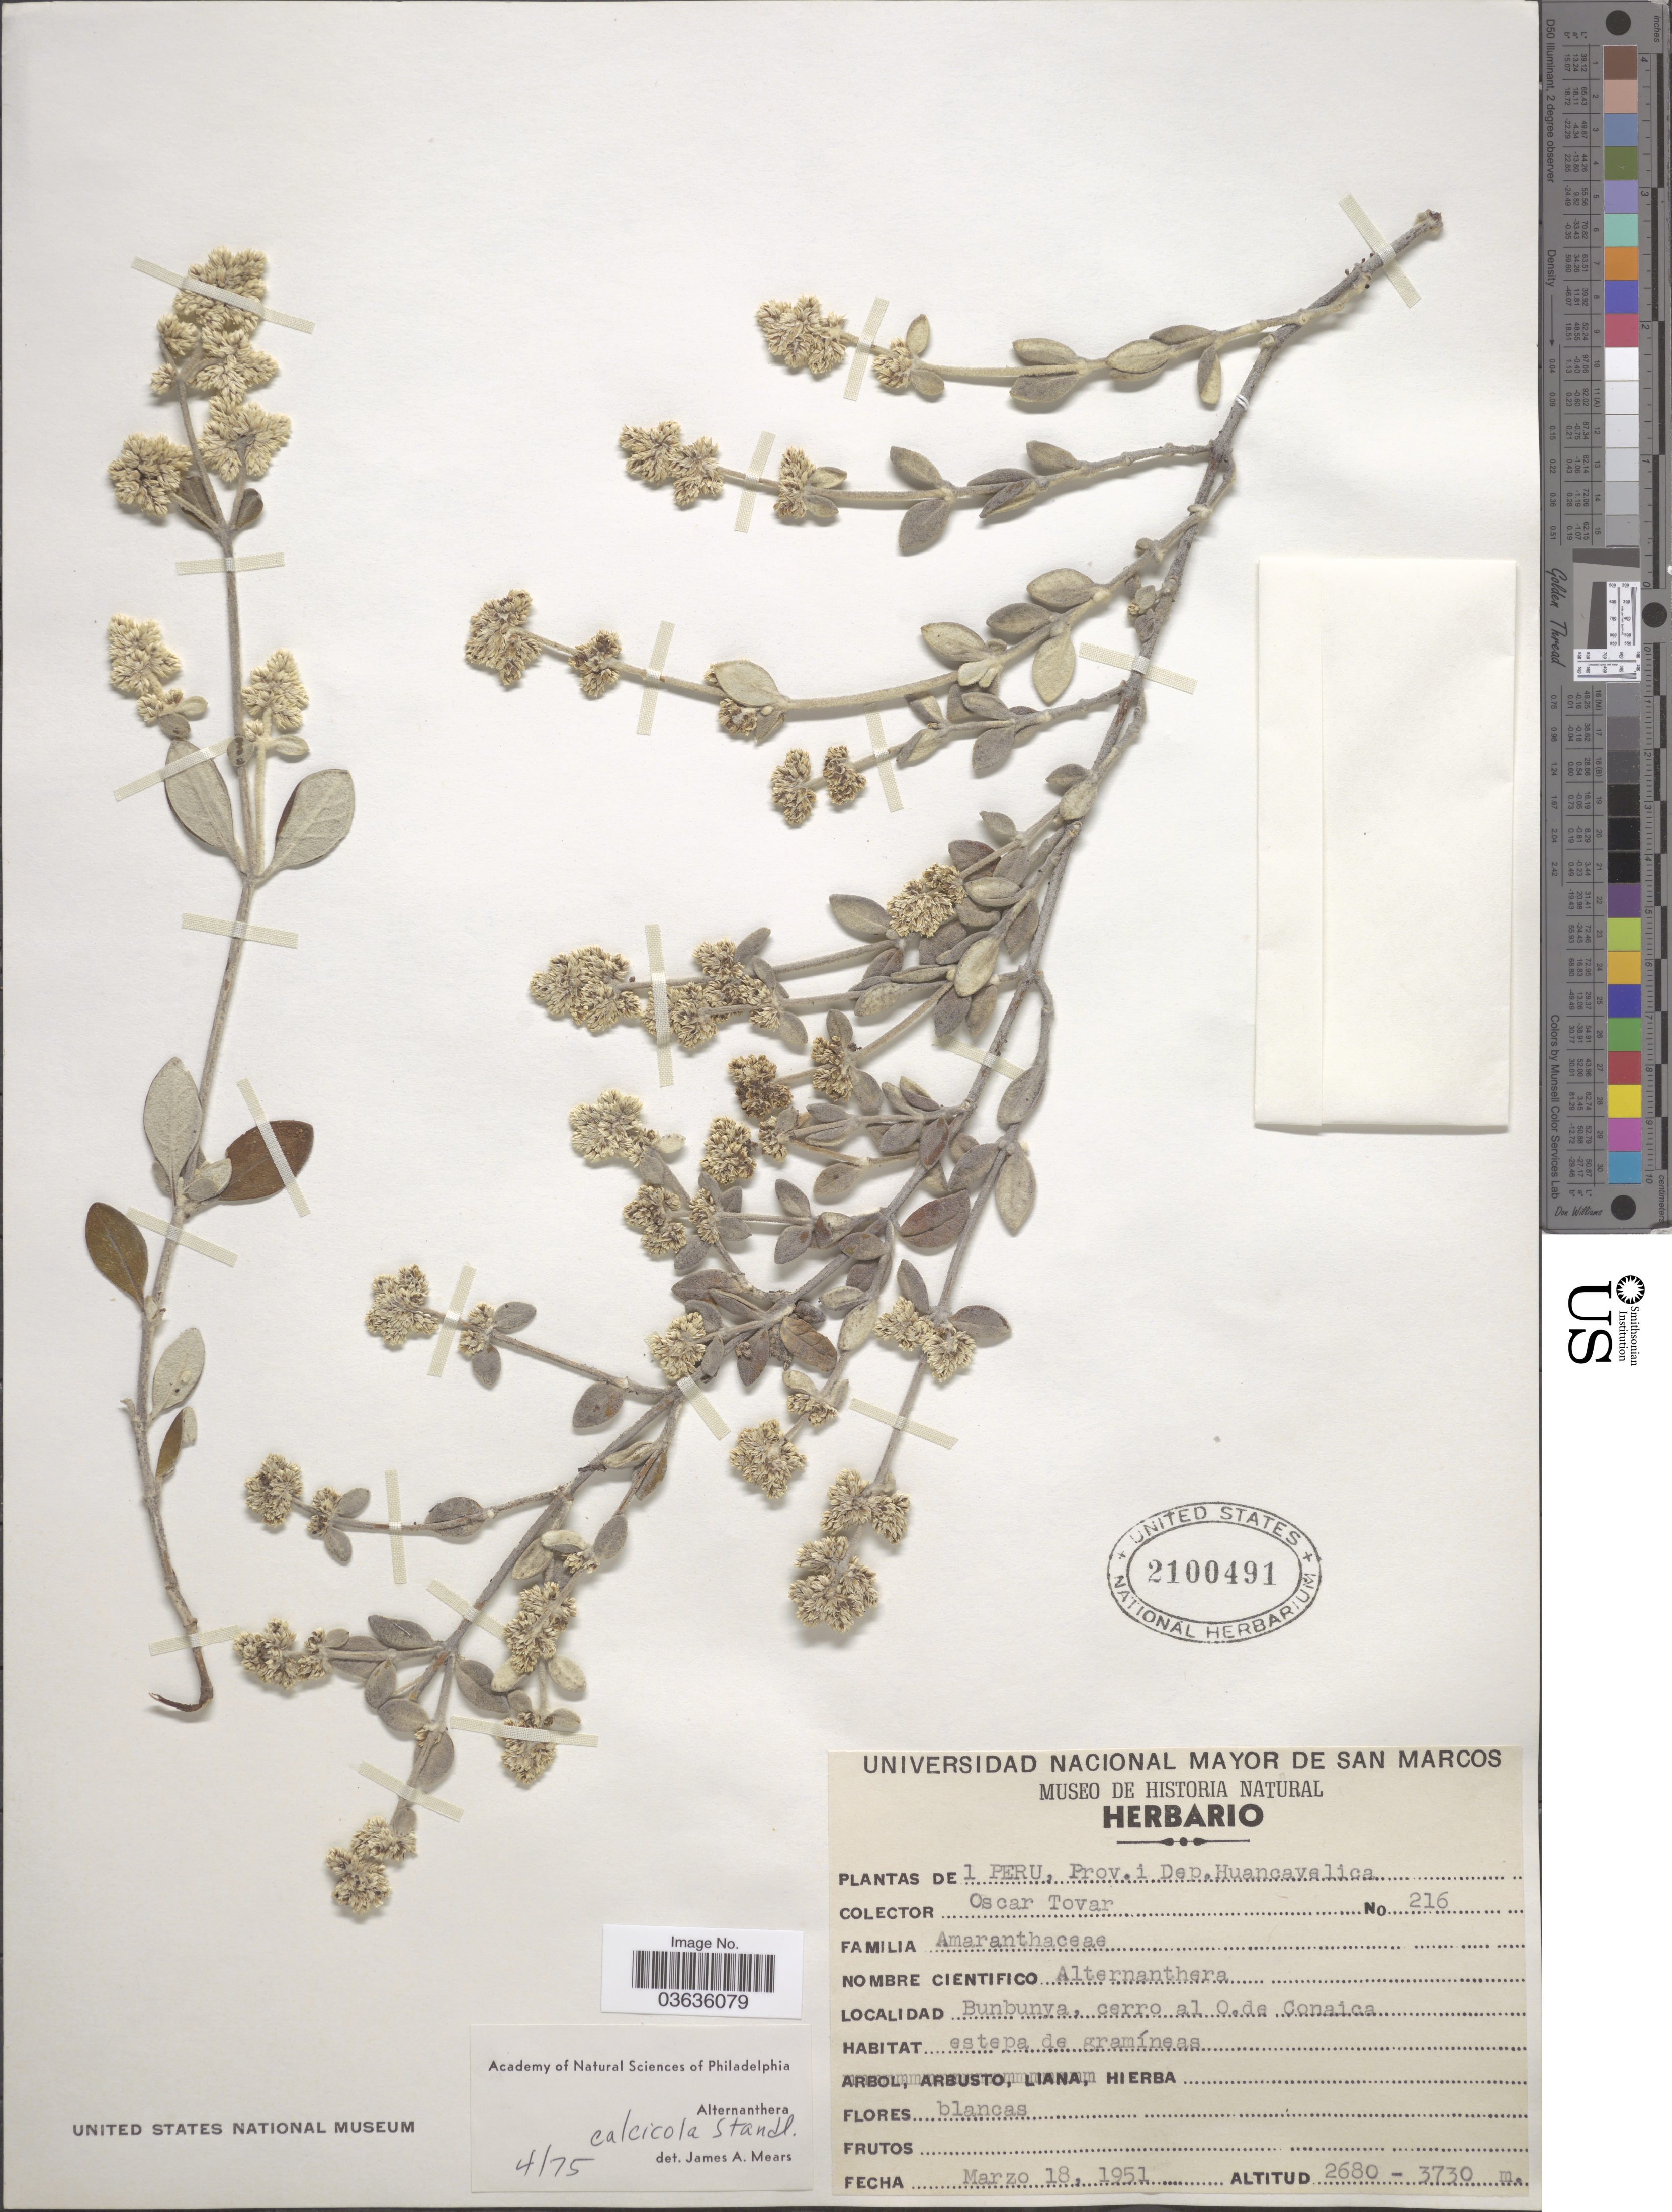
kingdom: Plantae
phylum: Tracheophyta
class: Magnoliopsida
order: Caryophyllales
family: Amaranthaceae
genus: Alternanthera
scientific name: Alternanthera calcicola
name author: Standl.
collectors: Ó. Tovar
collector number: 216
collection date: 1951-03-18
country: Peru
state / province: Huancavelica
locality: Prov. i Dep. Huancavelica. Bunbunva, cerro al O. de Conaica.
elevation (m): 2680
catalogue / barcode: US 2100491